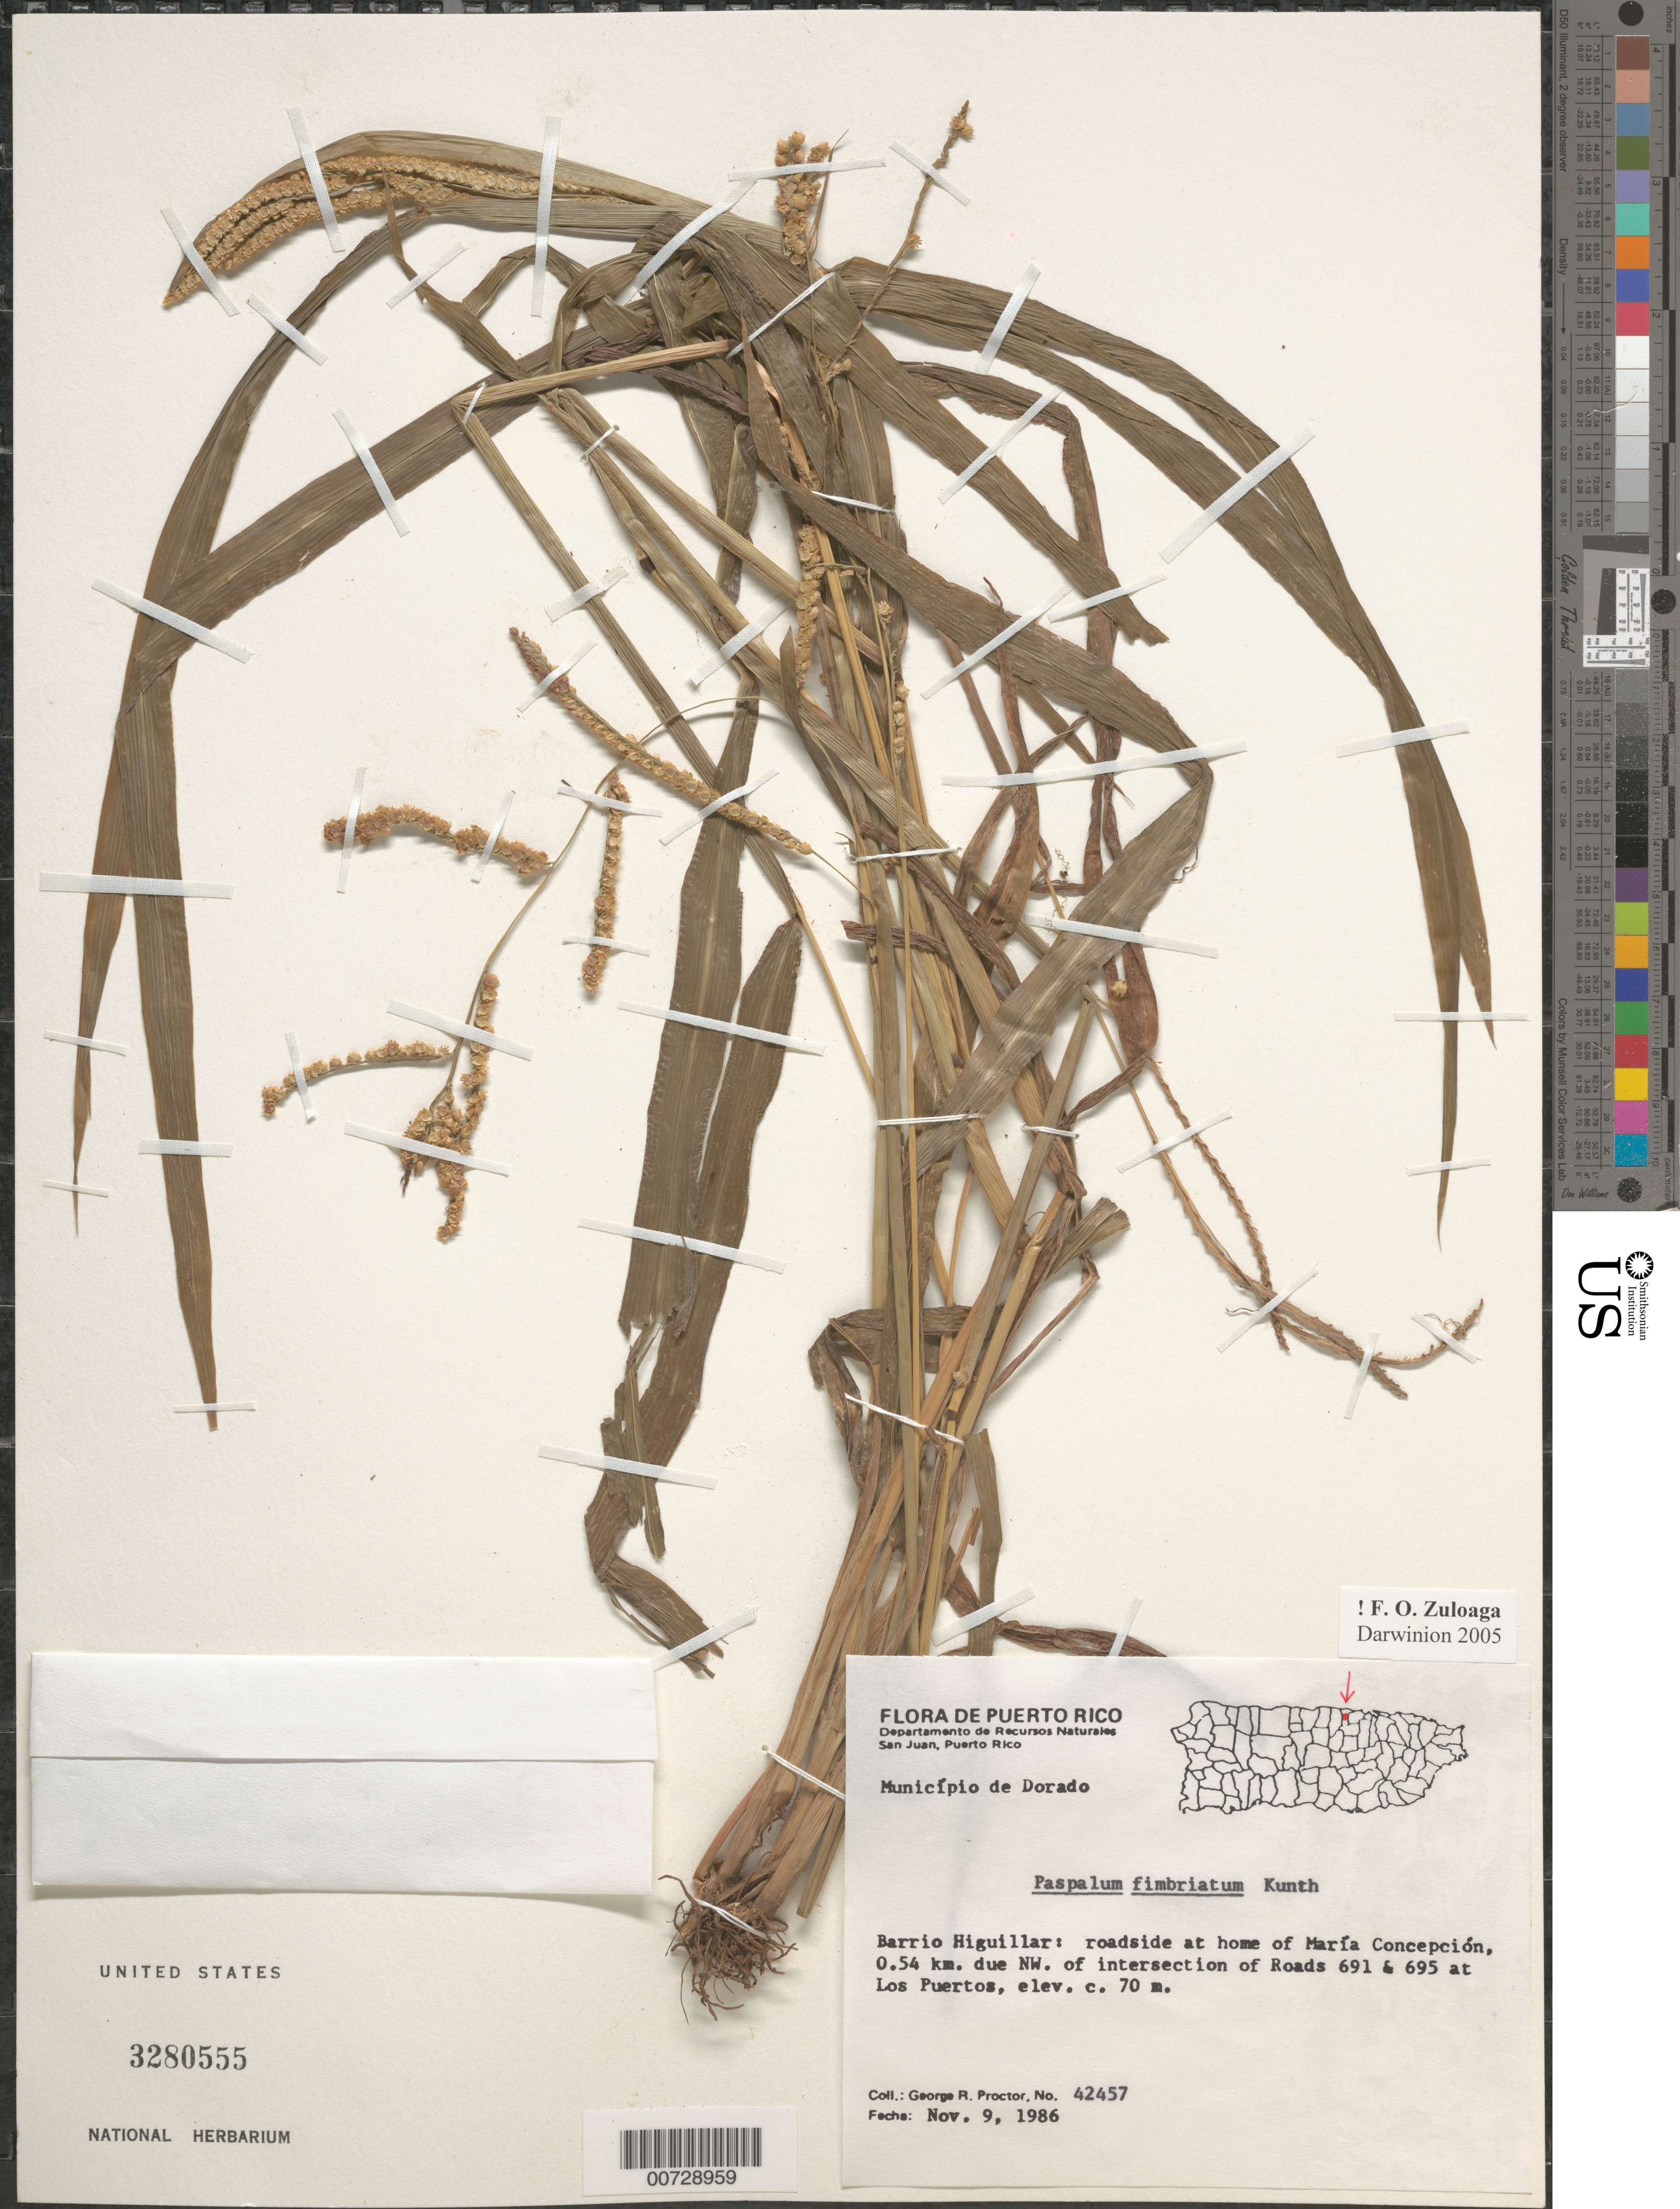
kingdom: Plantae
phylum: Tracheophyta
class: Liliopsida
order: Poales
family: Poaceae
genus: Paspalum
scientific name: Paspalum fimbriatum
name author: Kunth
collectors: G. R. Proctor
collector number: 42457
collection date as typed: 09 Nov 1986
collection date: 1986-11-09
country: Puerto Rico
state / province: Dorado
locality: Mun. Dorado: Barrio Higuillar, at home of María Concepción, 0.54 km due NW of jct. Rds. 691 & 695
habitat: Roadside.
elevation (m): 70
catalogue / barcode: US 3280555